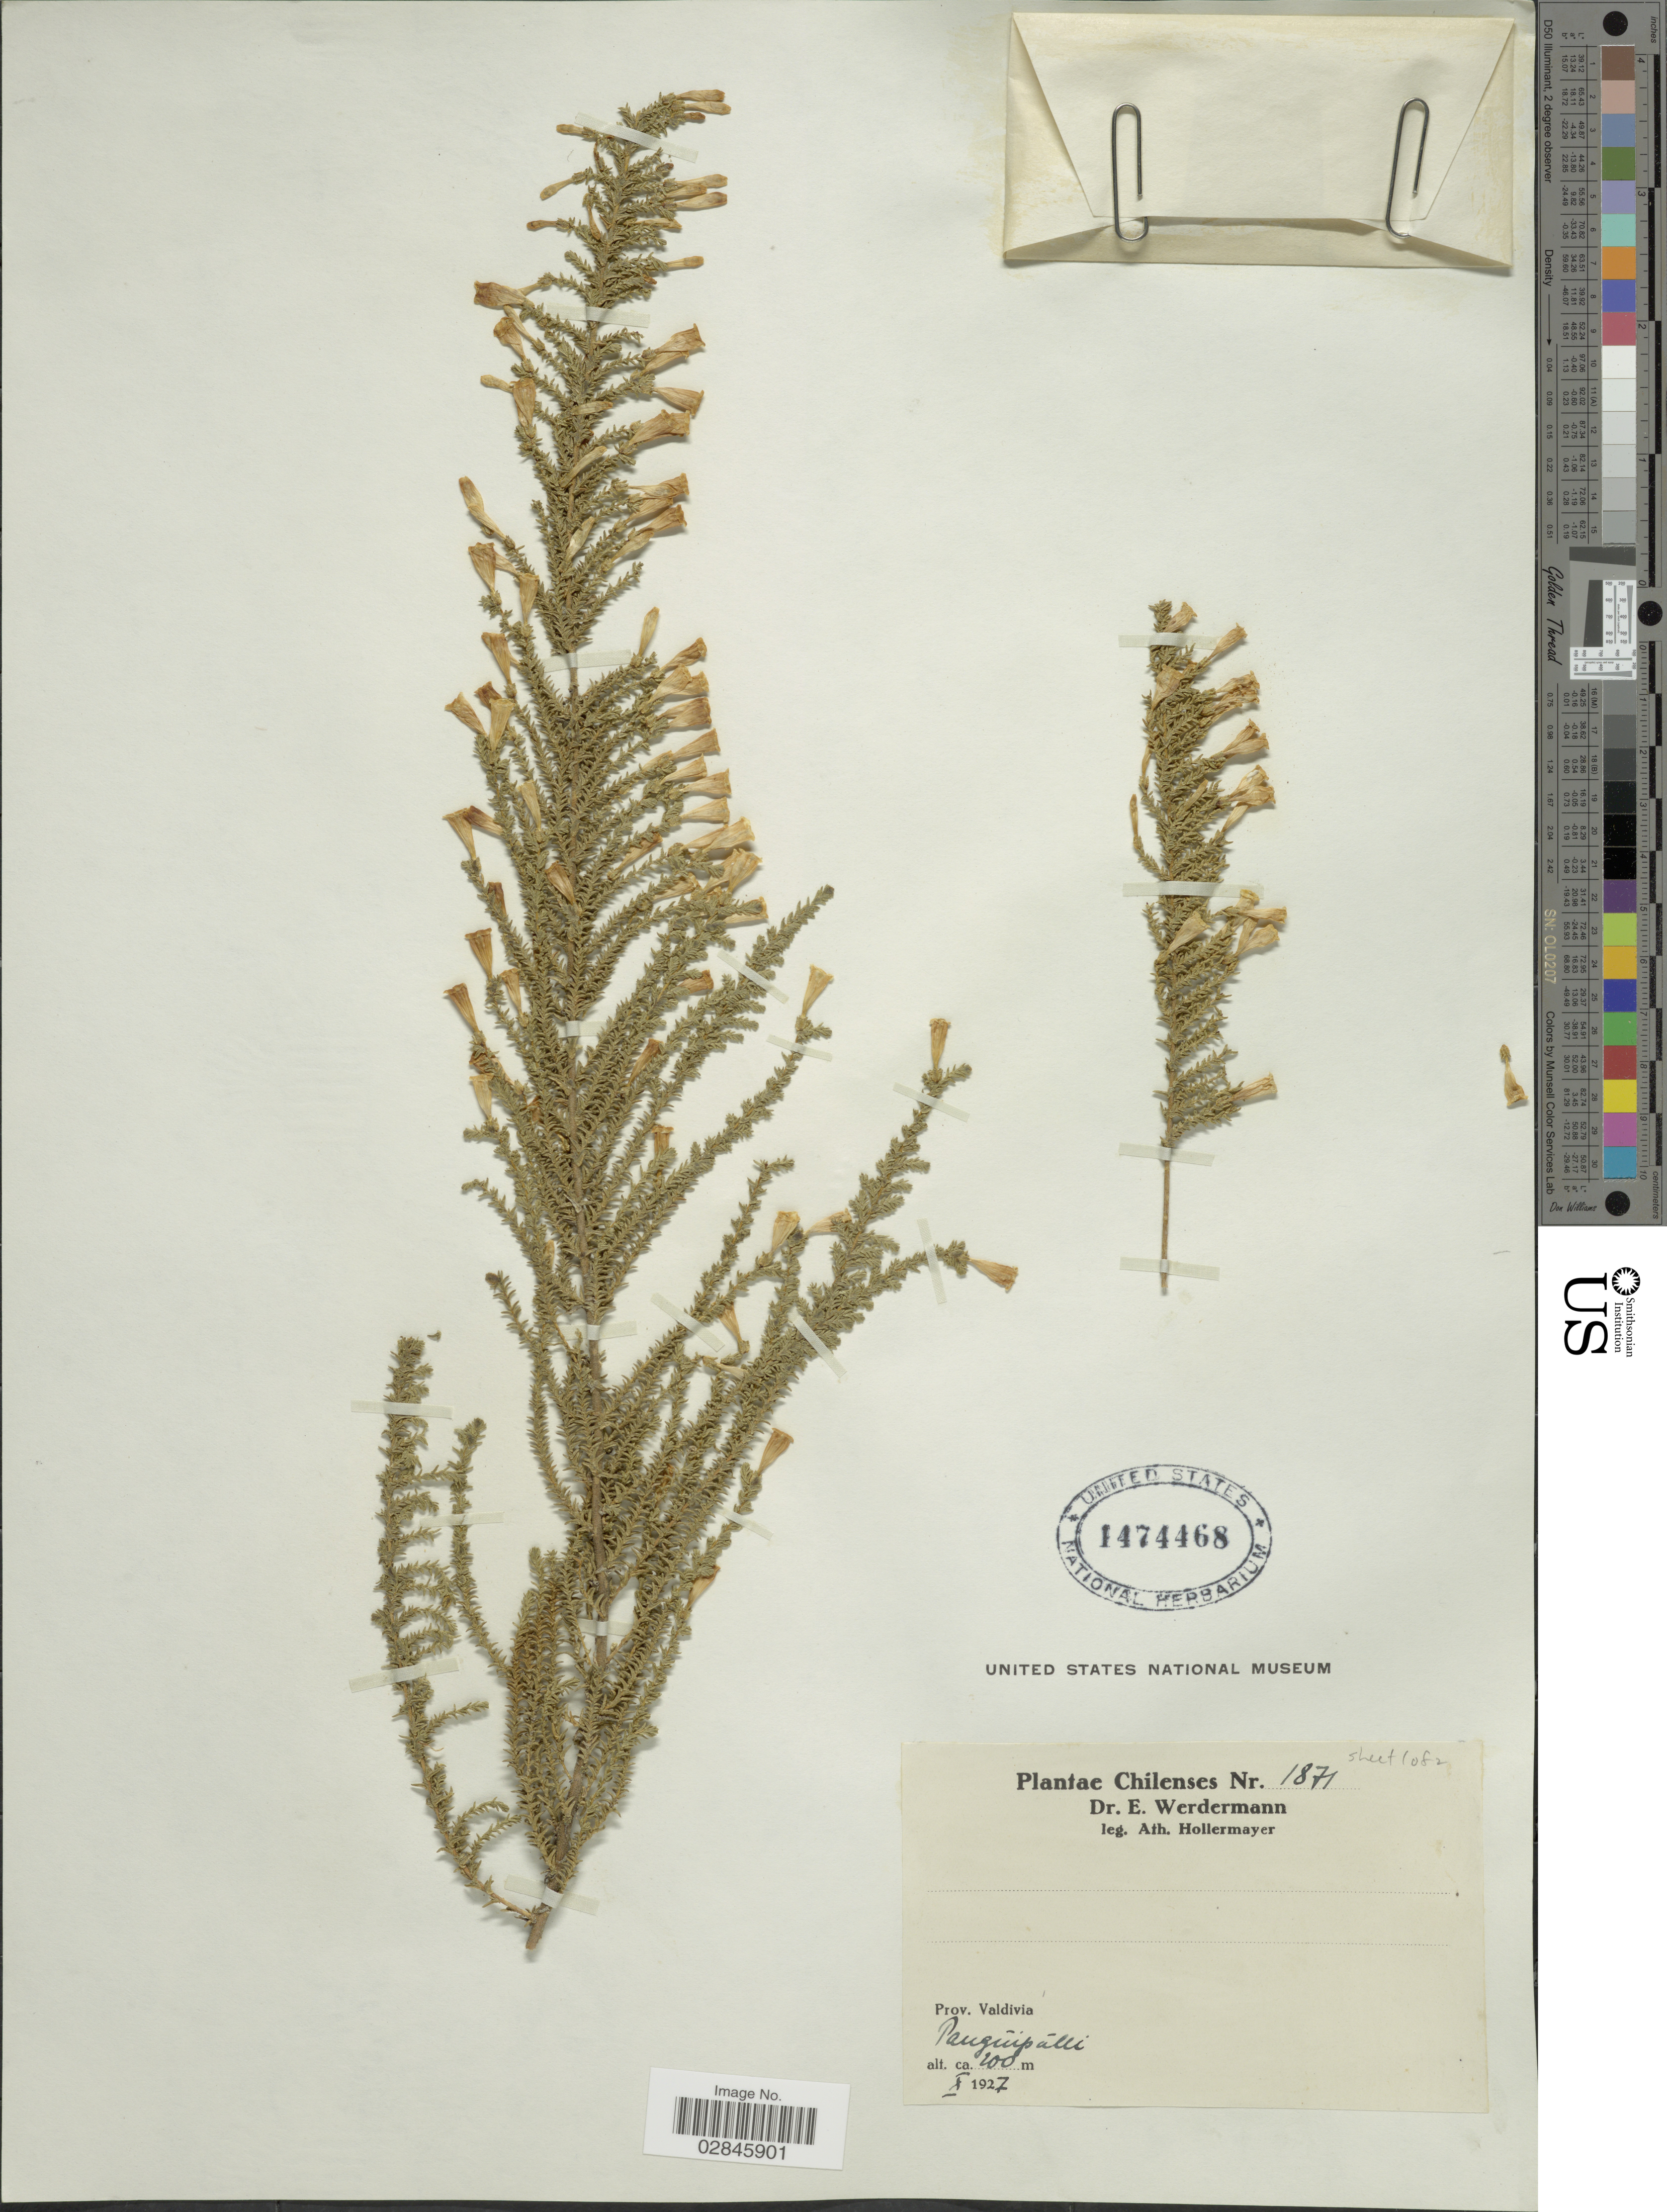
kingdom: Plantae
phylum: Tracheophyta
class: Magnoliopsida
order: Solanales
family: Solanaceae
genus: Fabiana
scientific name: Fabiana imbricata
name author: Ruiz & Pav.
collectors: A. Hollermayer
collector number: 1871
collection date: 1927-10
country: Chile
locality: Prov. Valdivia. Pangúipulli.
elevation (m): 200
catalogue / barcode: US 1474468